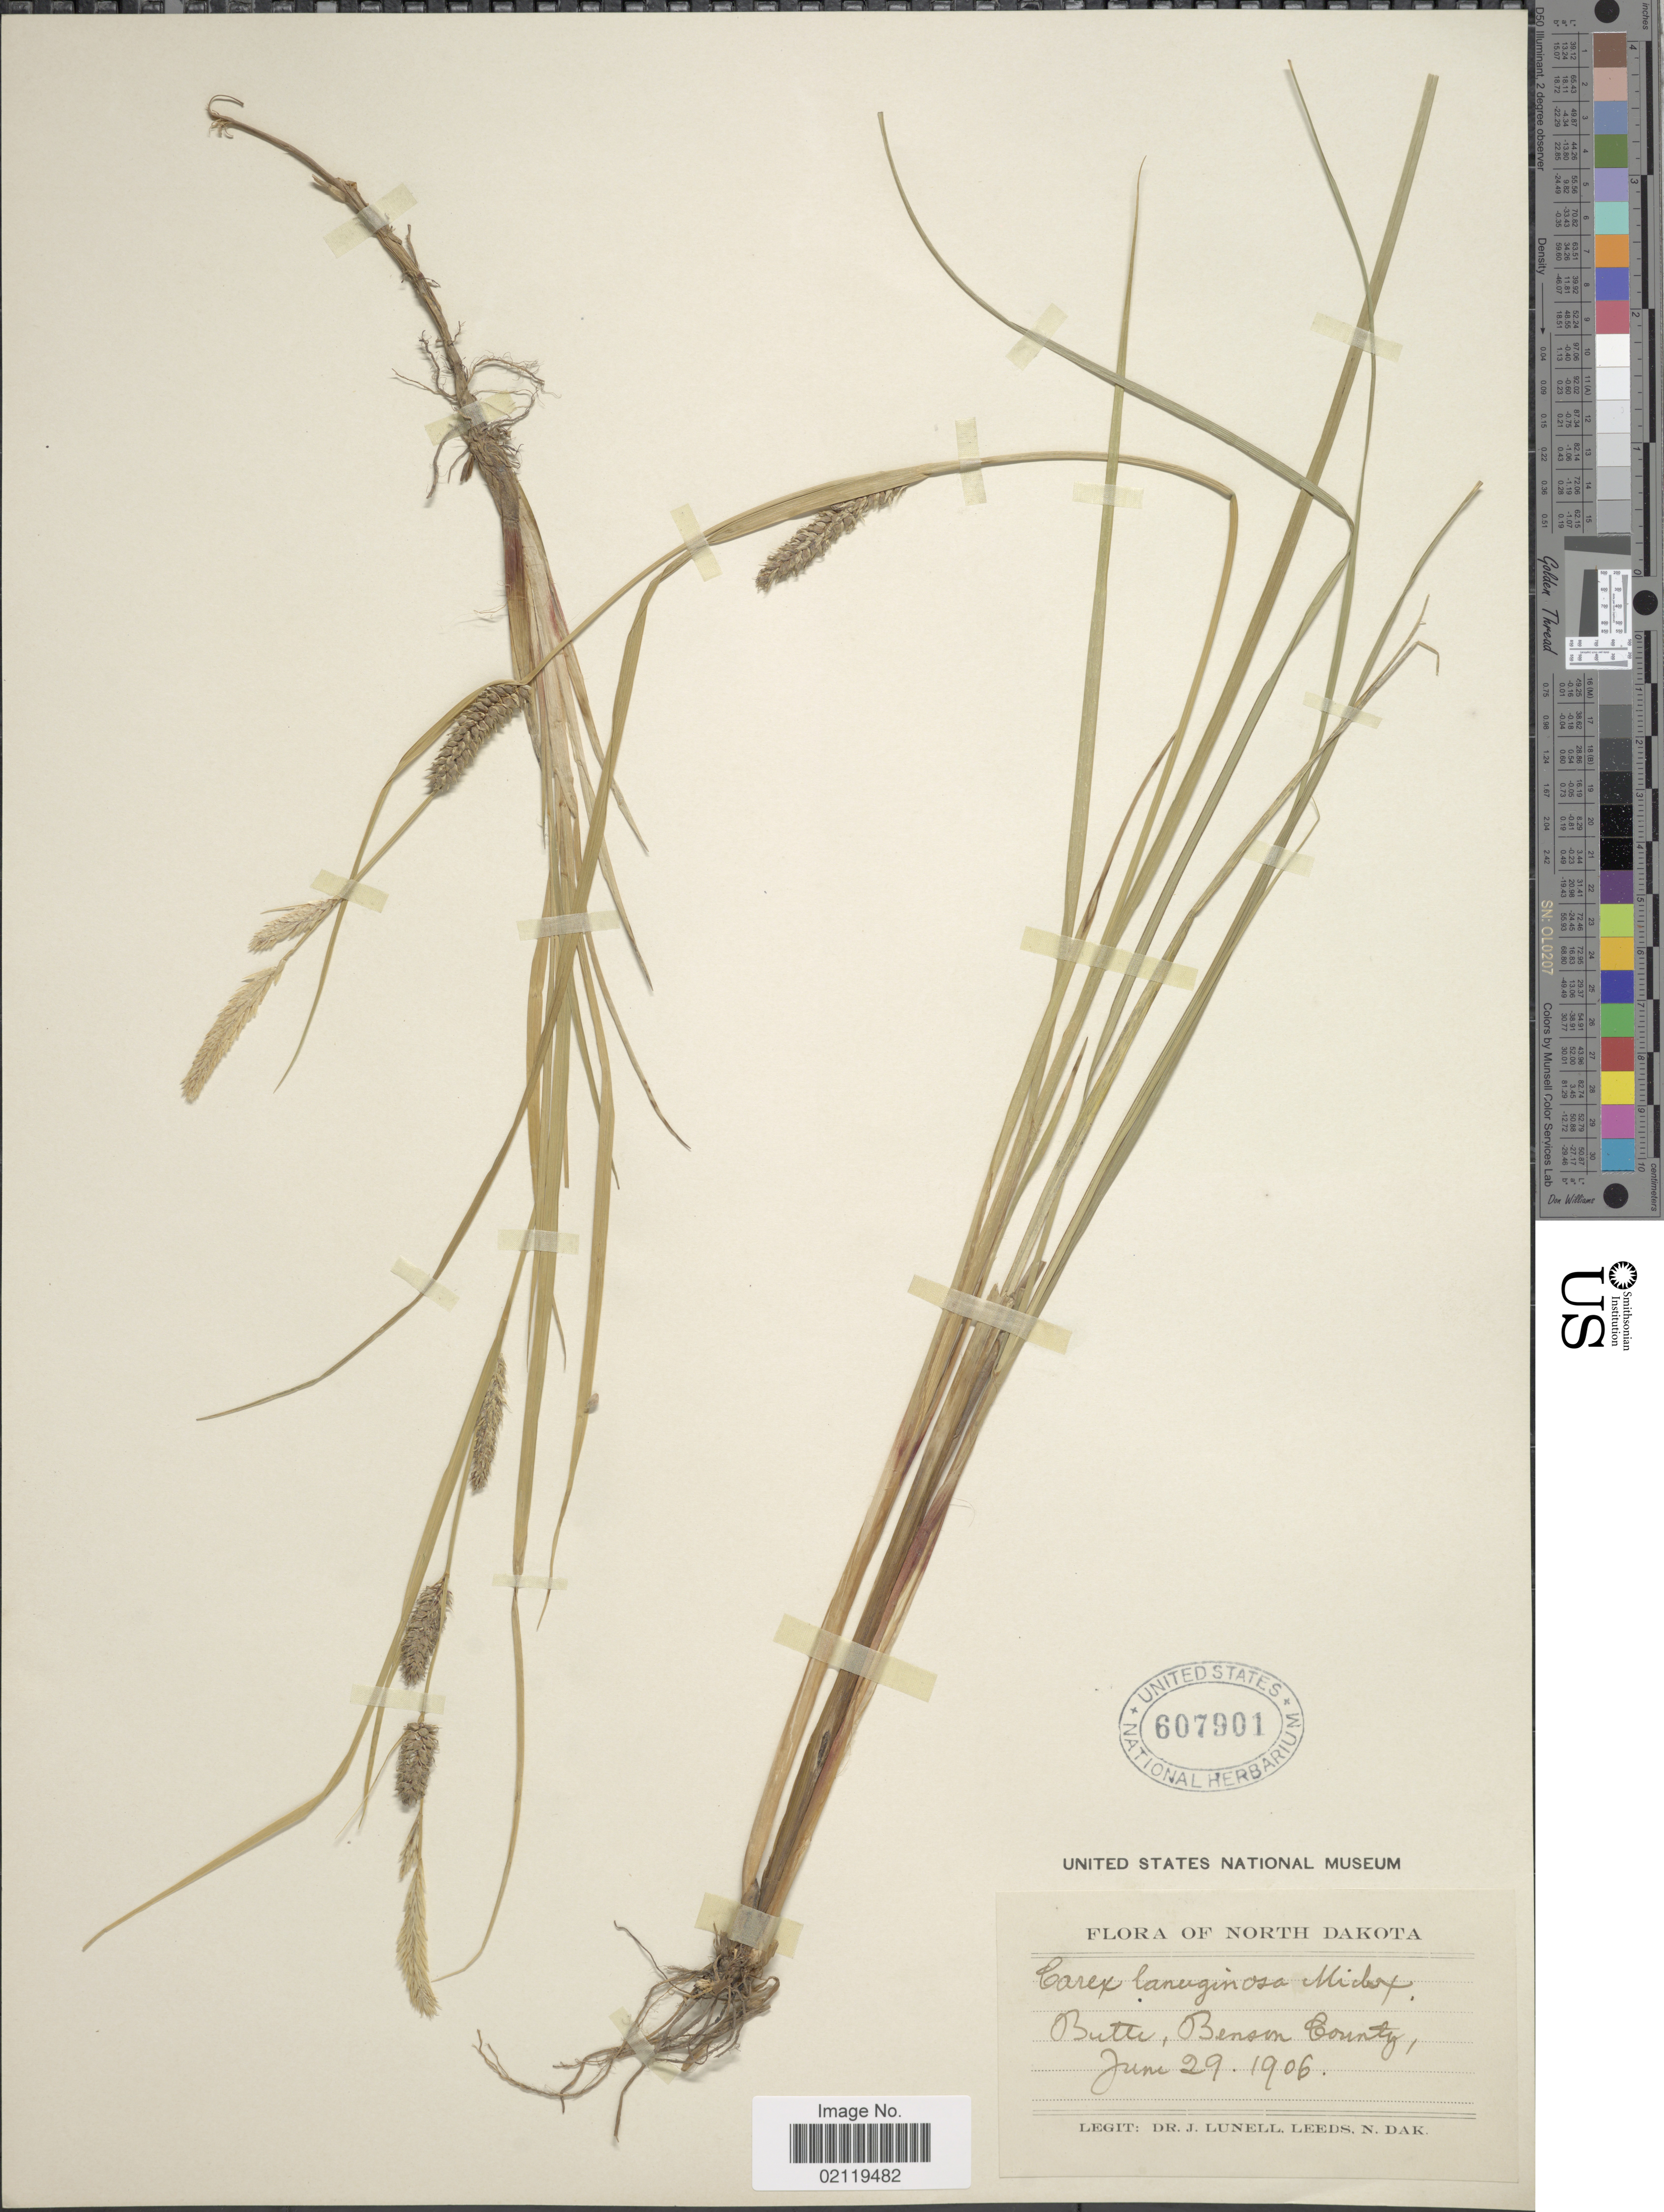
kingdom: Plantae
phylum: Tracheophyta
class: Liliopsida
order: Poales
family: Cyperaceae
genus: Carex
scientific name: Carex pellita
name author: Muhl. ex Willd.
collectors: J. Lunell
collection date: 1906-06-29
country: United States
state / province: North Dakota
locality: Butte, Benson County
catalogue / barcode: US 607901